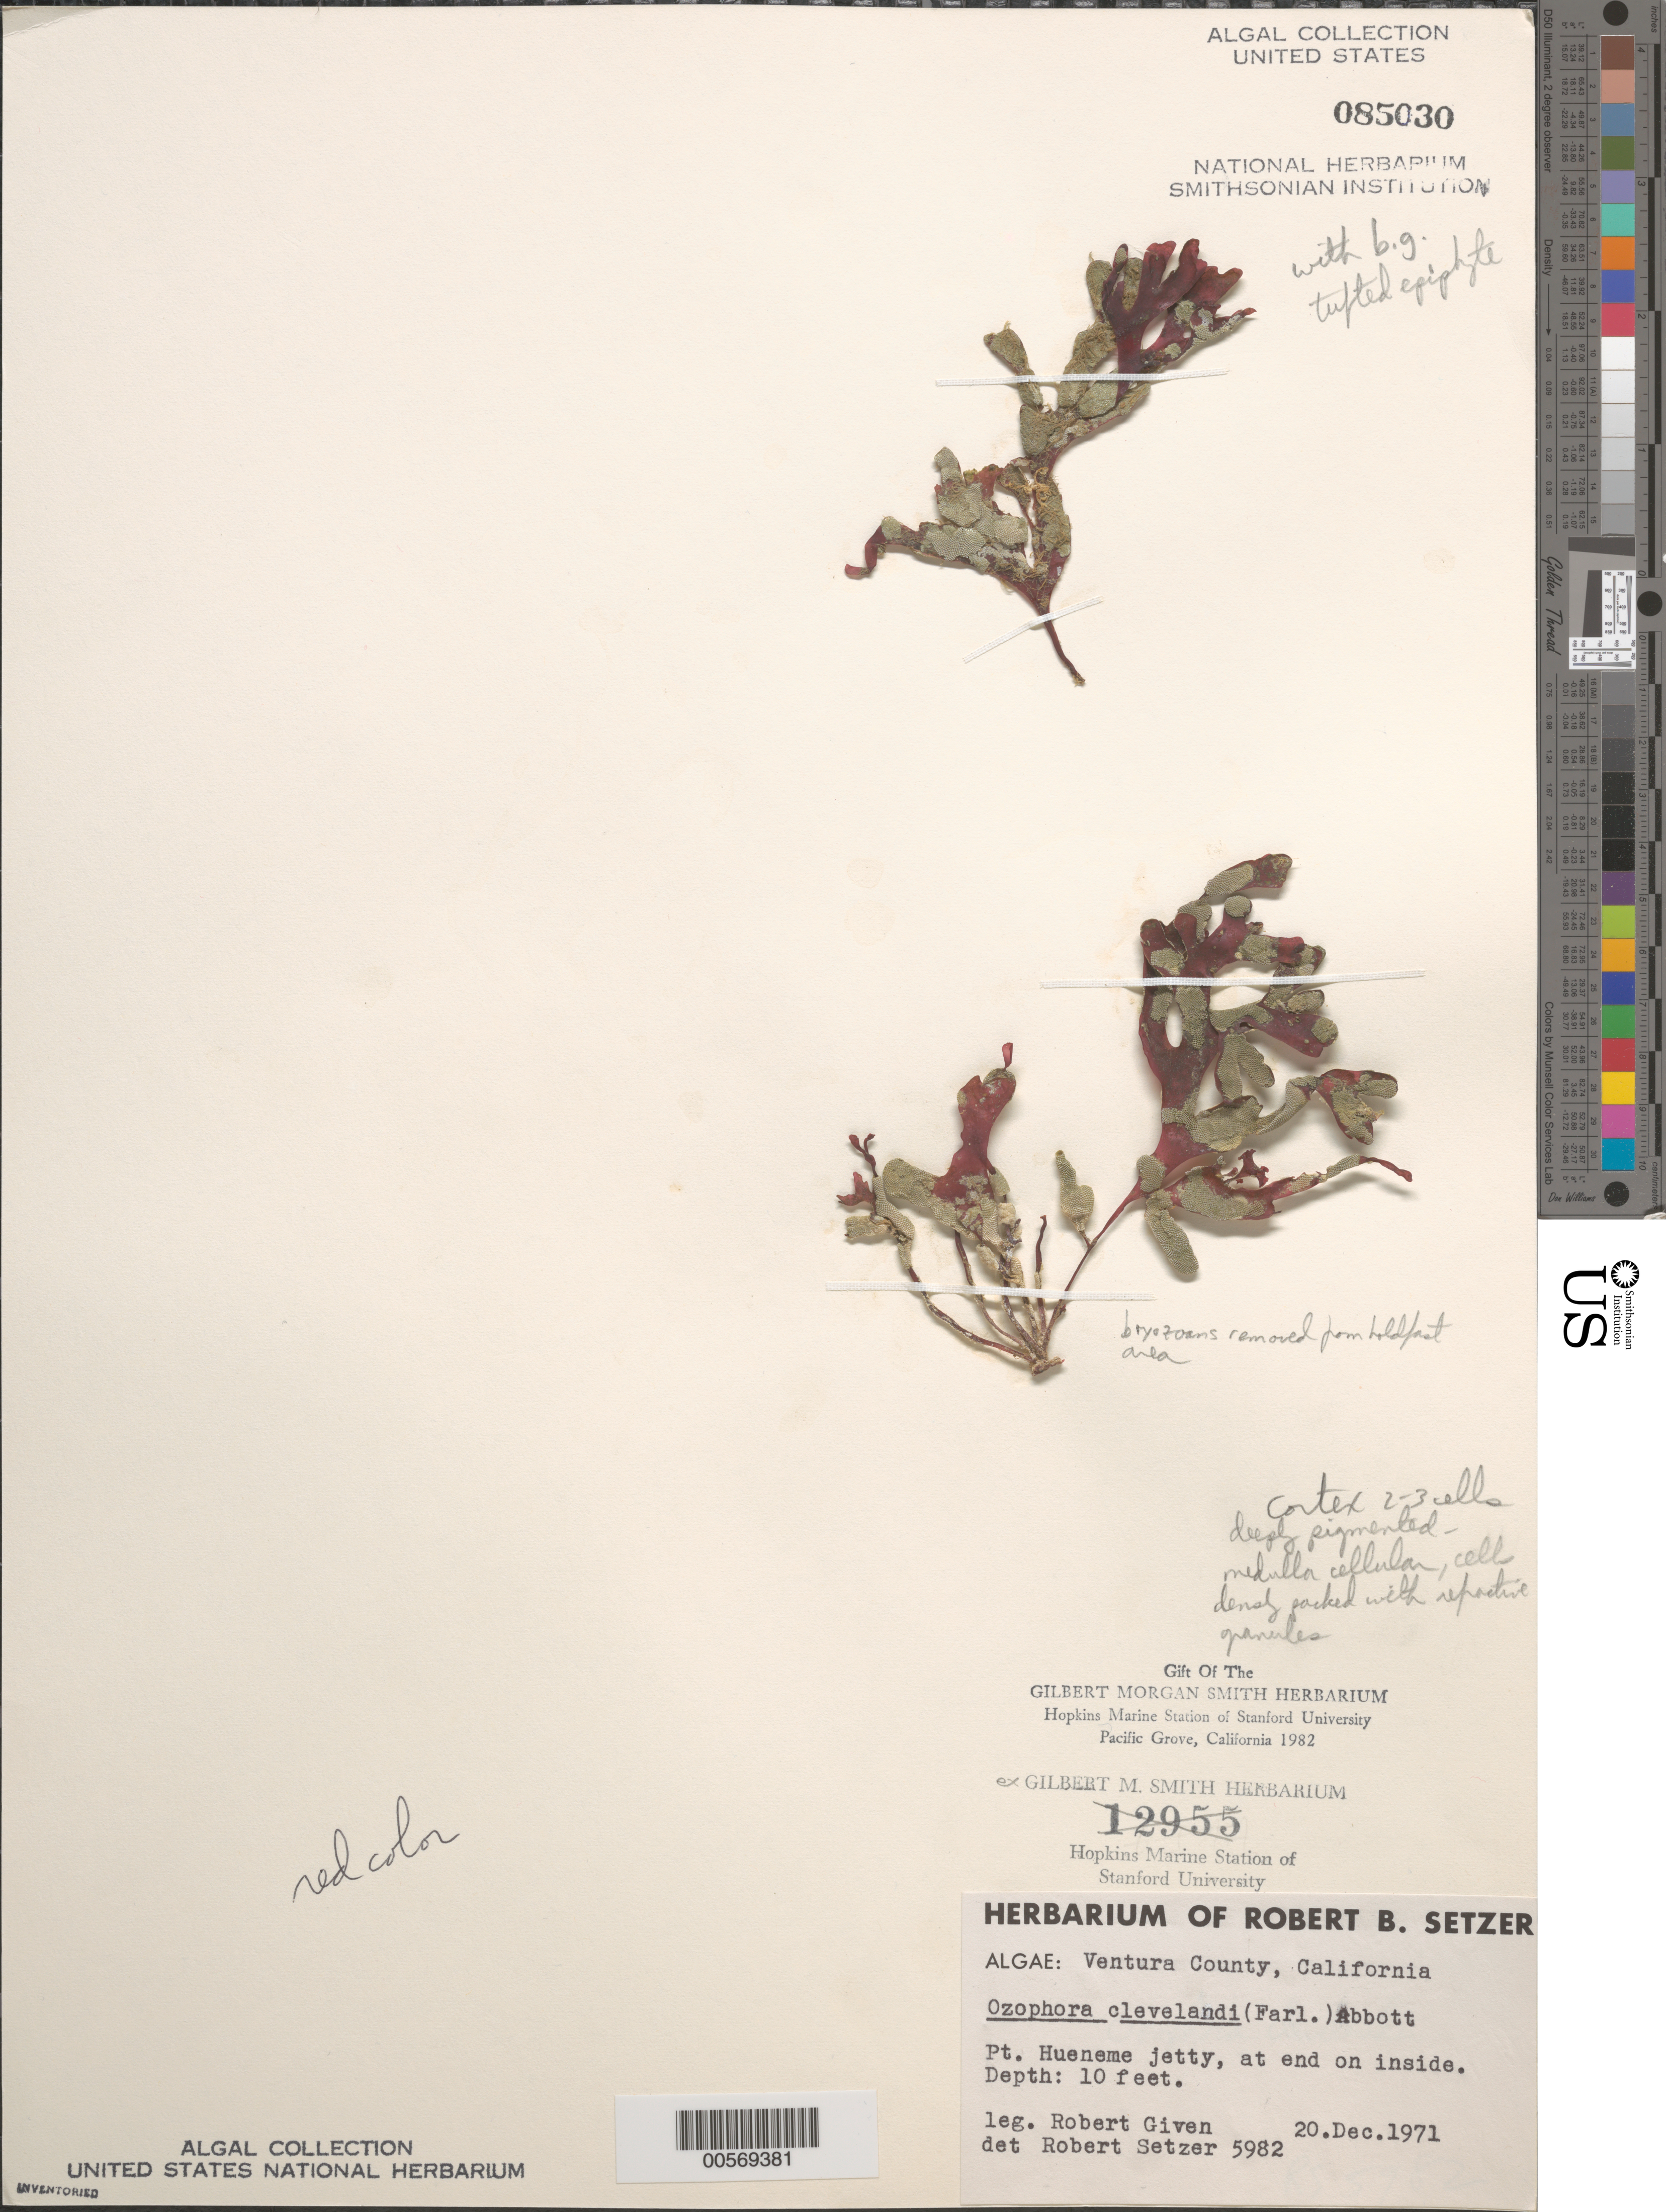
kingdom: Plantae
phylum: Rhodophyta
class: Florideophyceae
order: Gigartinales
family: Phyllophoraceae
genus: Ozophora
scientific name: Ozophora clevelandii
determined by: Setzer, R. B.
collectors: R. Given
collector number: IAA 5982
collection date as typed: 20 Dec 1971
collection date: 1971-12-20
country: United States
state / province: California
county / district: Ventura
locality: Port Hueneme jetty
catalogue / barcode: US 85030